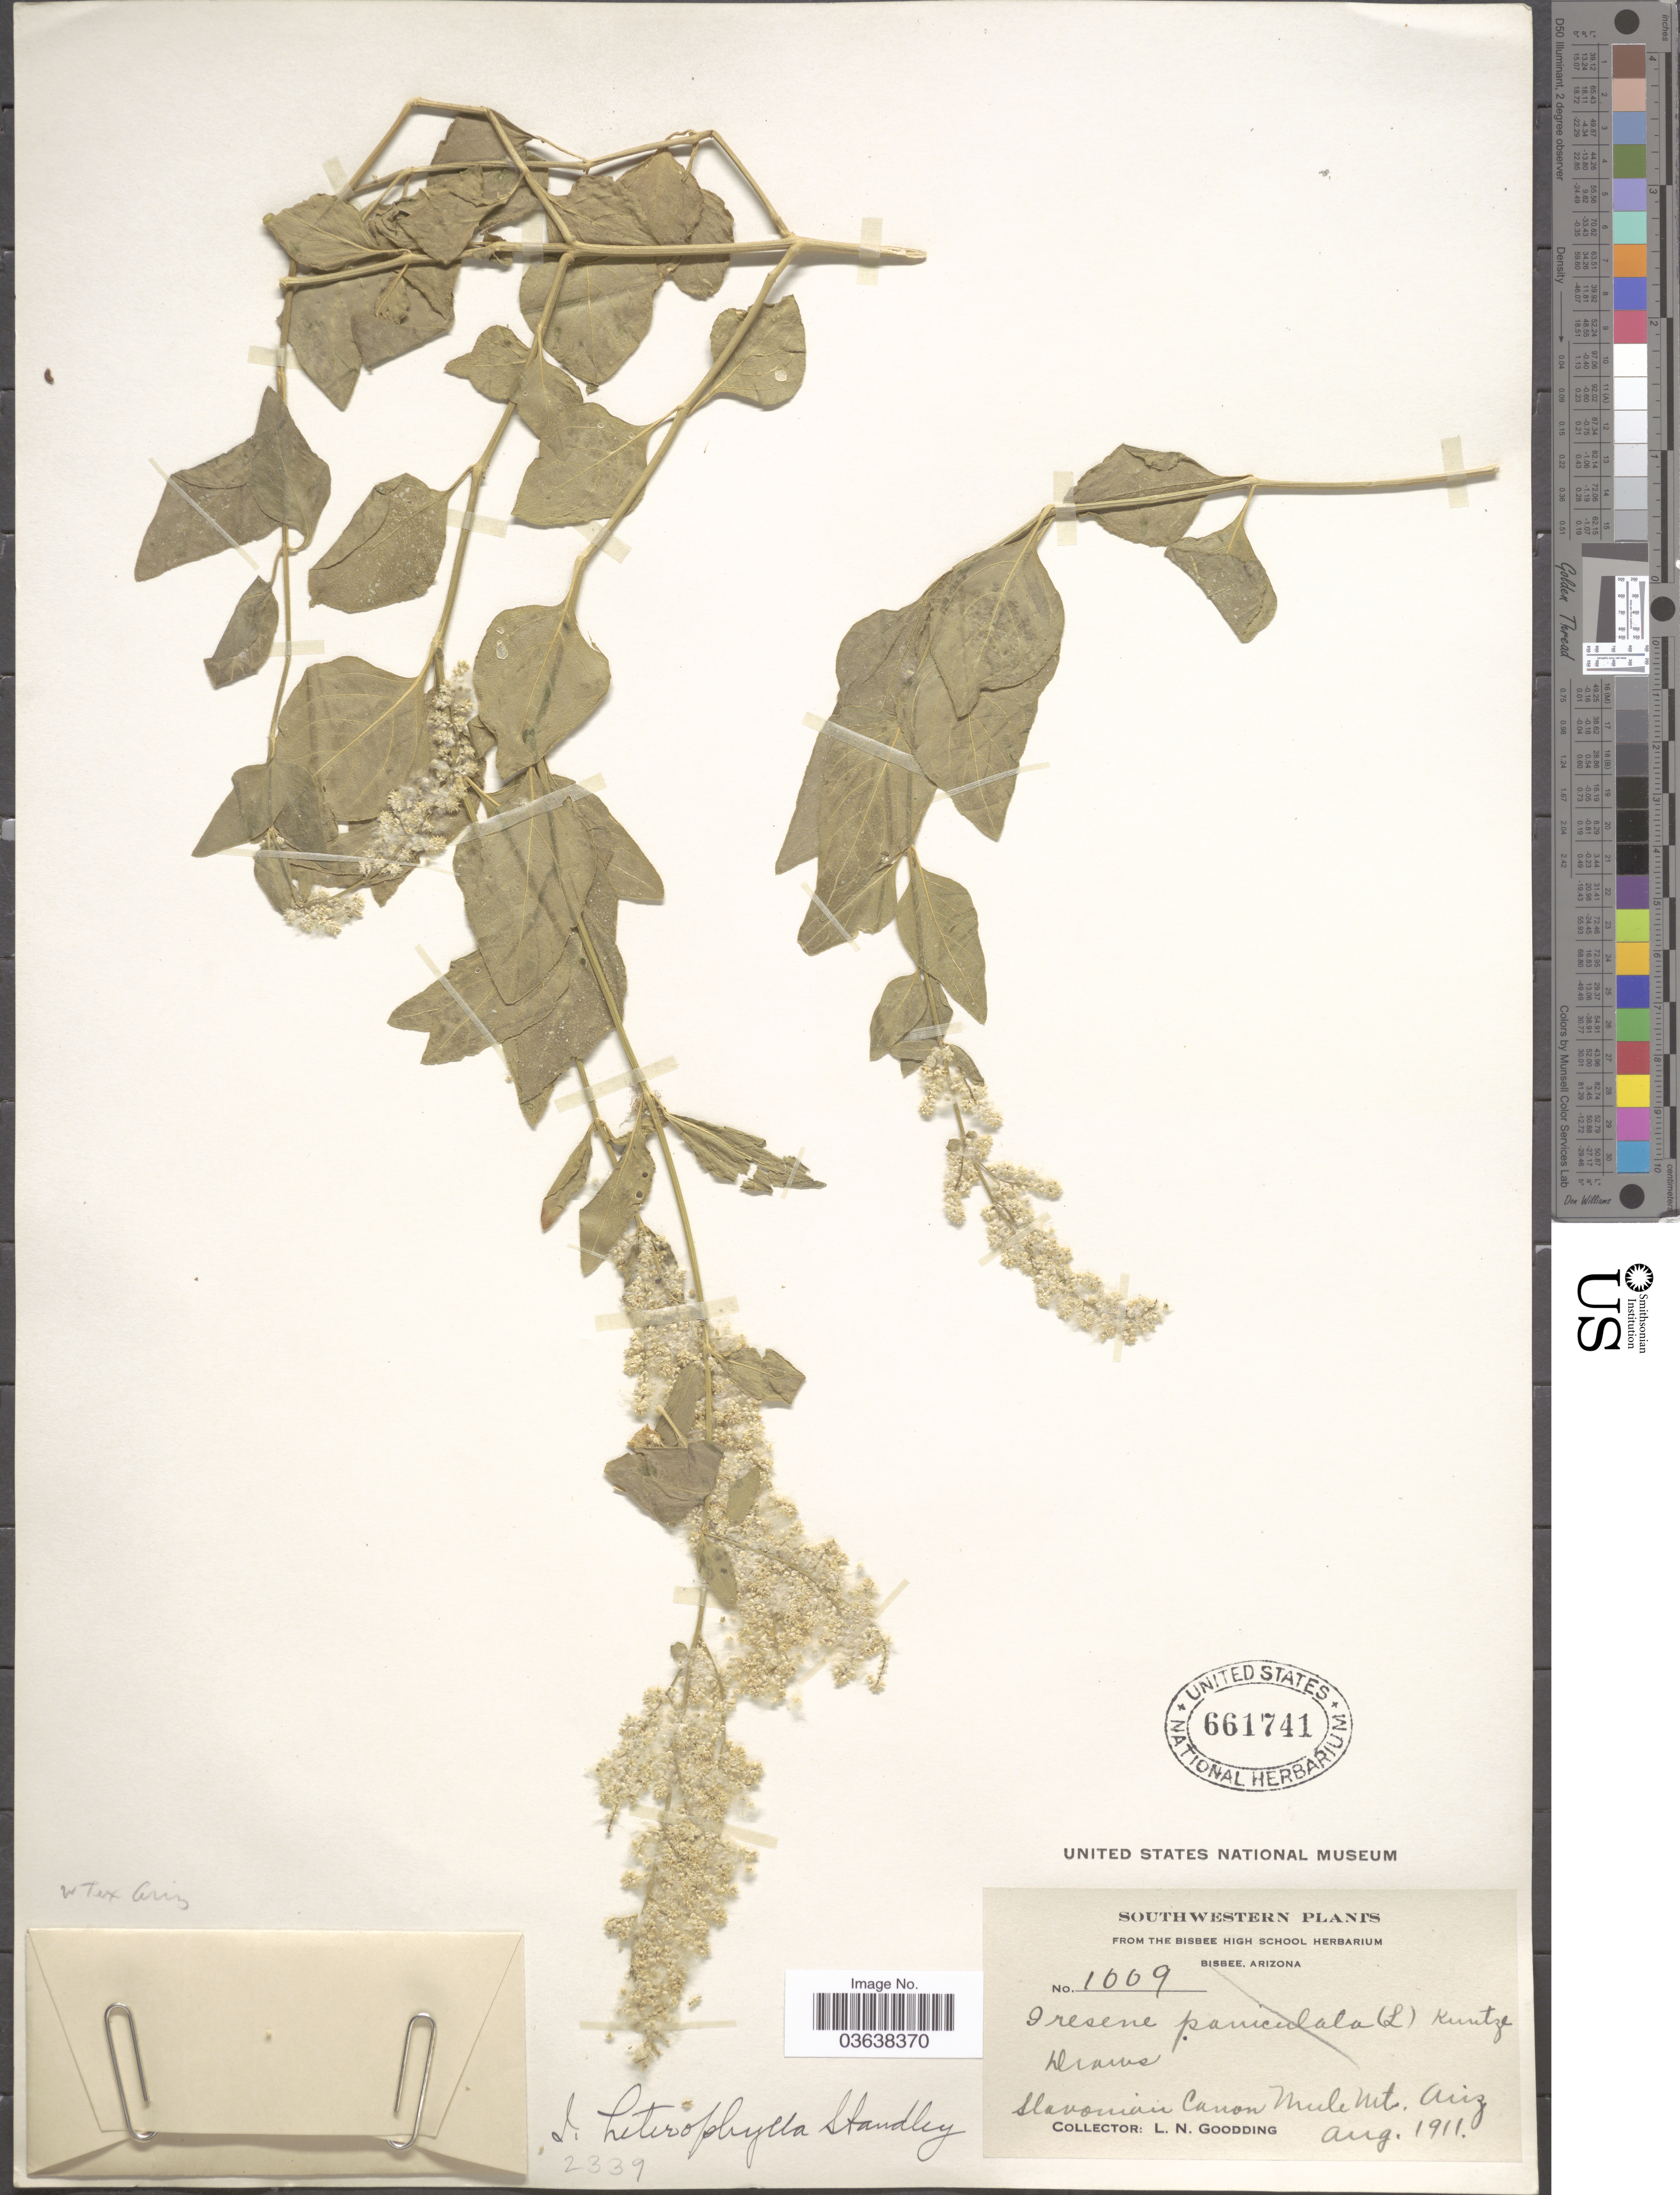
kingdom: Plantae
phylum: Tracheophyta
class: Magnoliopsida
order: Caryophyllales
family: Amaranthaceae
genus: Iresine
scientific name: Iresine heterophylla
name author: Standl.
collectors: L. N. Goodding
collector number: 1009*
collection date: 1911-08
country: United States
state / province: Arizona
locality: Southwestern. Slavonian Canon Mule Mts.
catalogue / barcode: US 661741